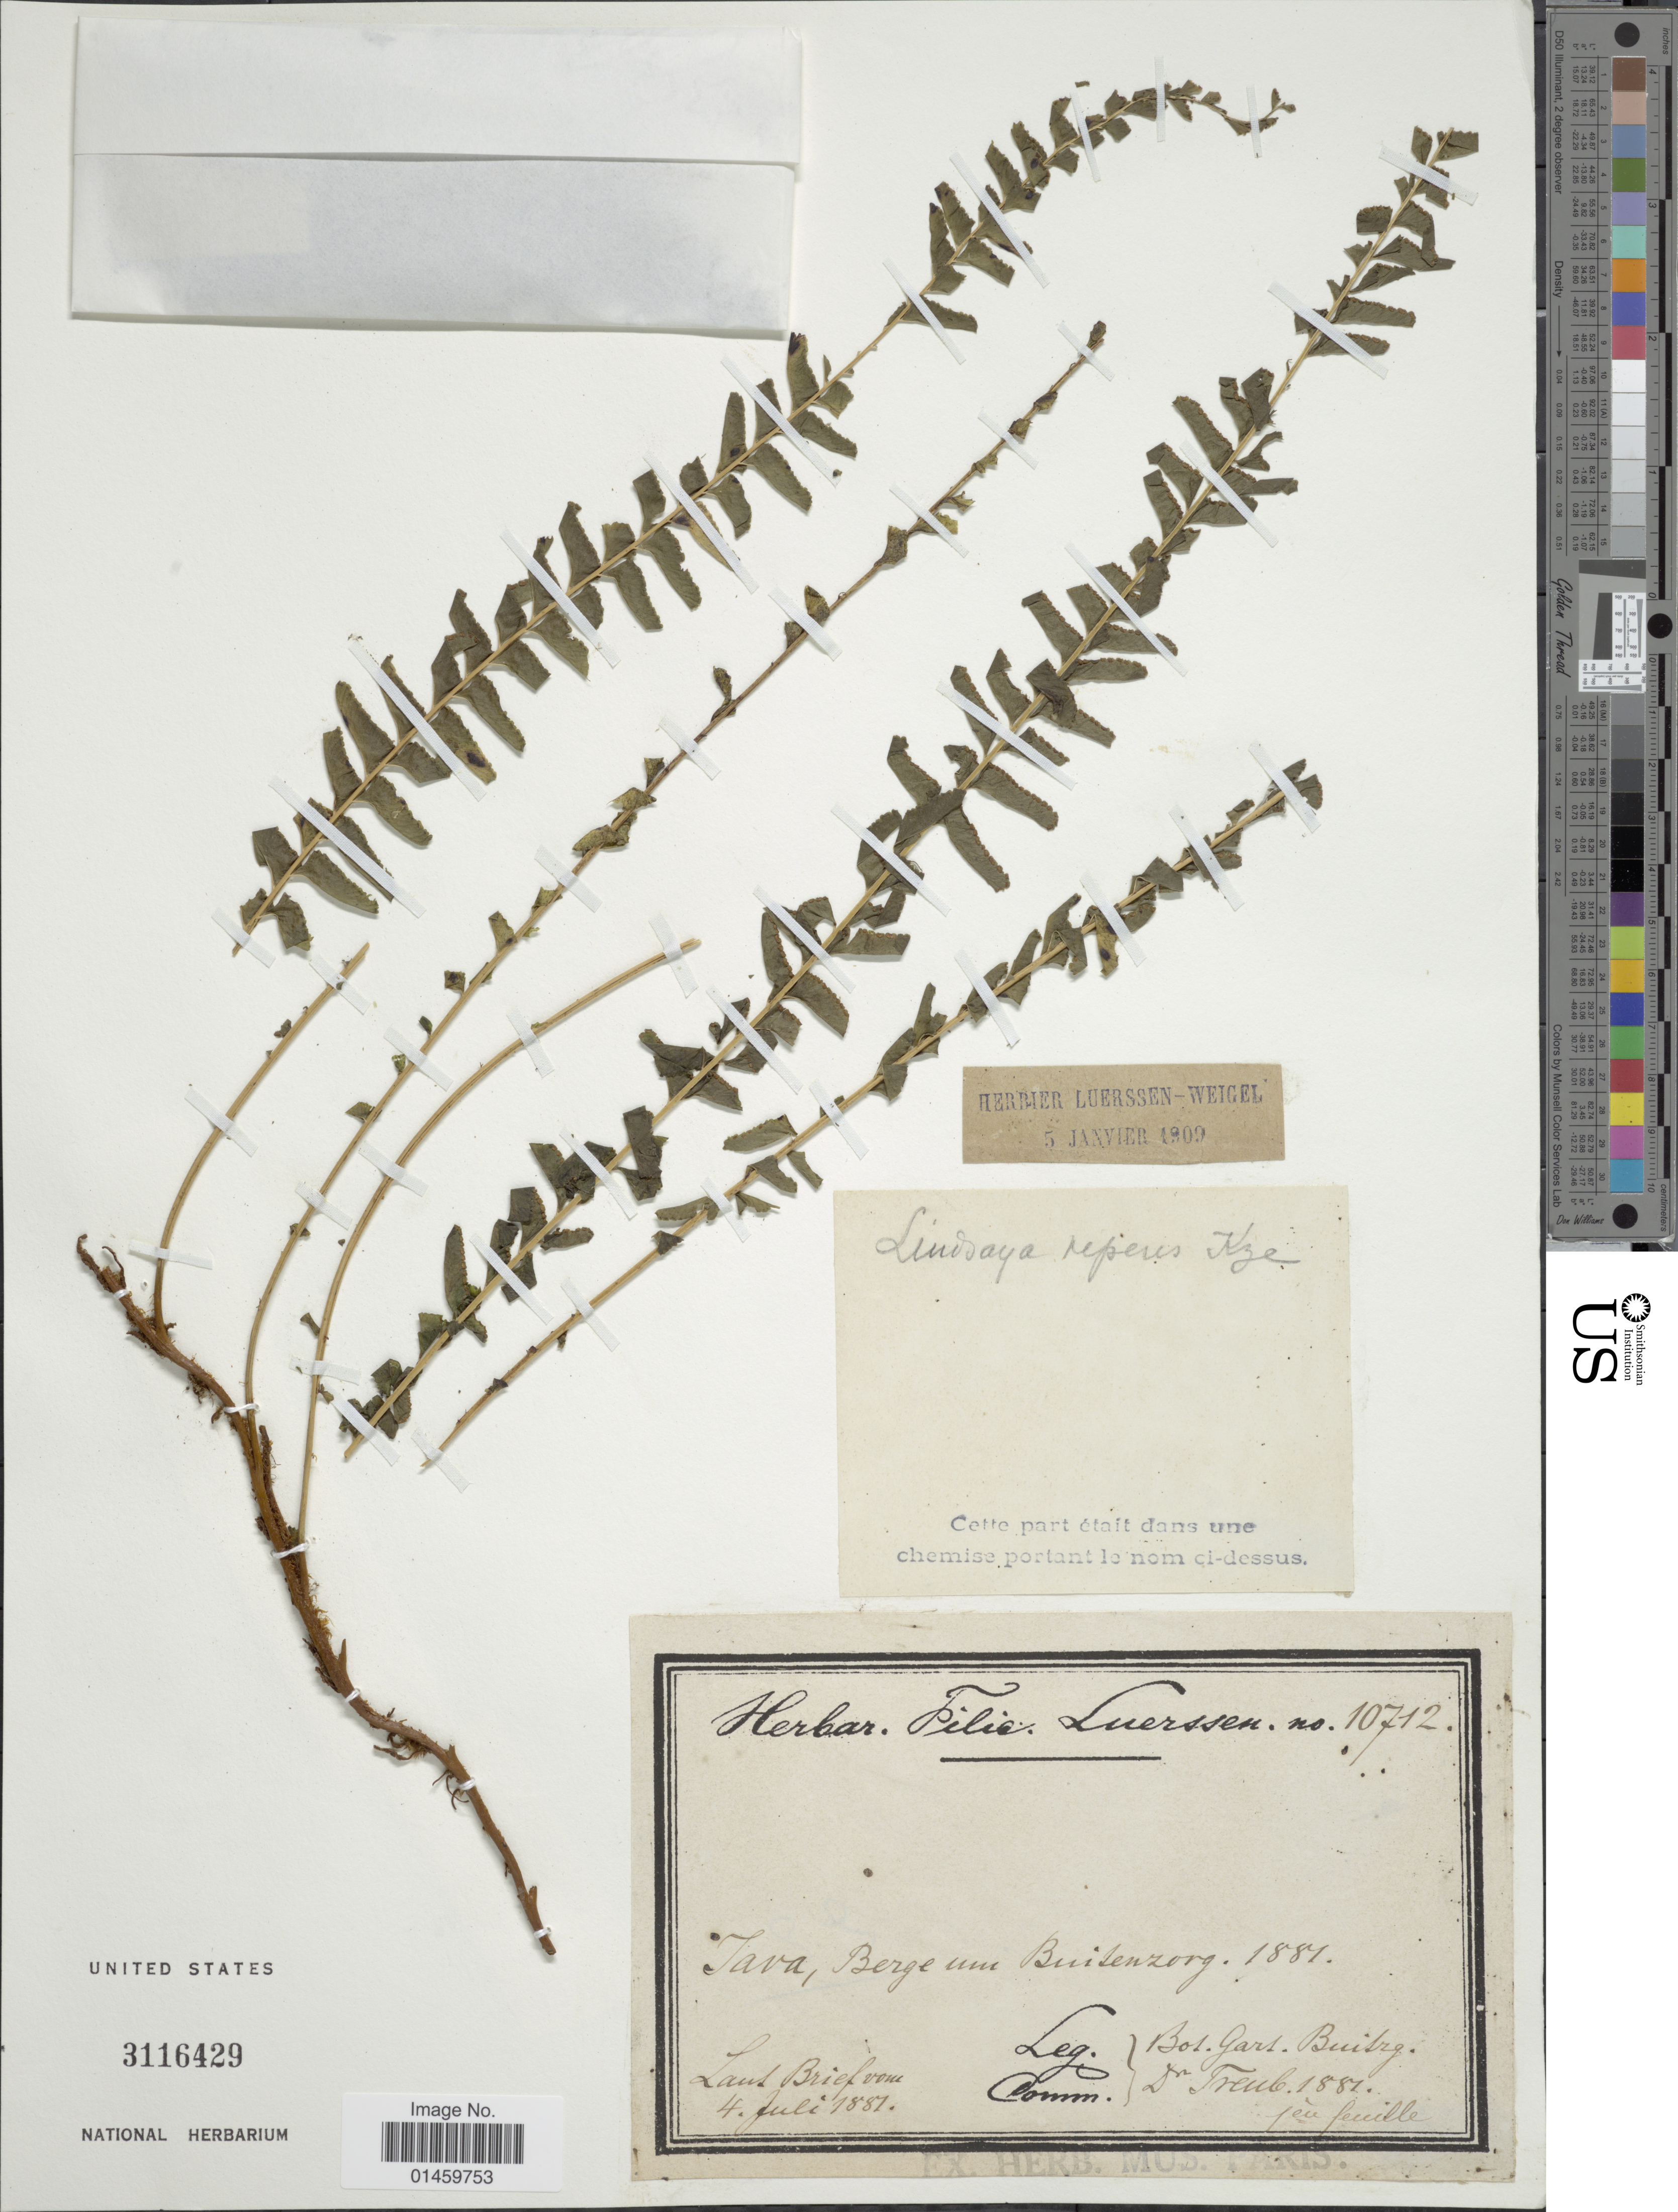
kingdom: Plantae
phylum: Tracheophyta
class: Polypodiopsida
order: Polypodiales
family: Lindsaeaceae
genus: Lindsaea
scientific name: Lindsaea repens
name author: (Bory) Thwaites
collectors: Treub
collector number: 10712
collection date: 1881-07-04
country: Indonesia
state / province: Java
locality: Berge um Buitenzorg.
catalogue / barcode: US 3116429